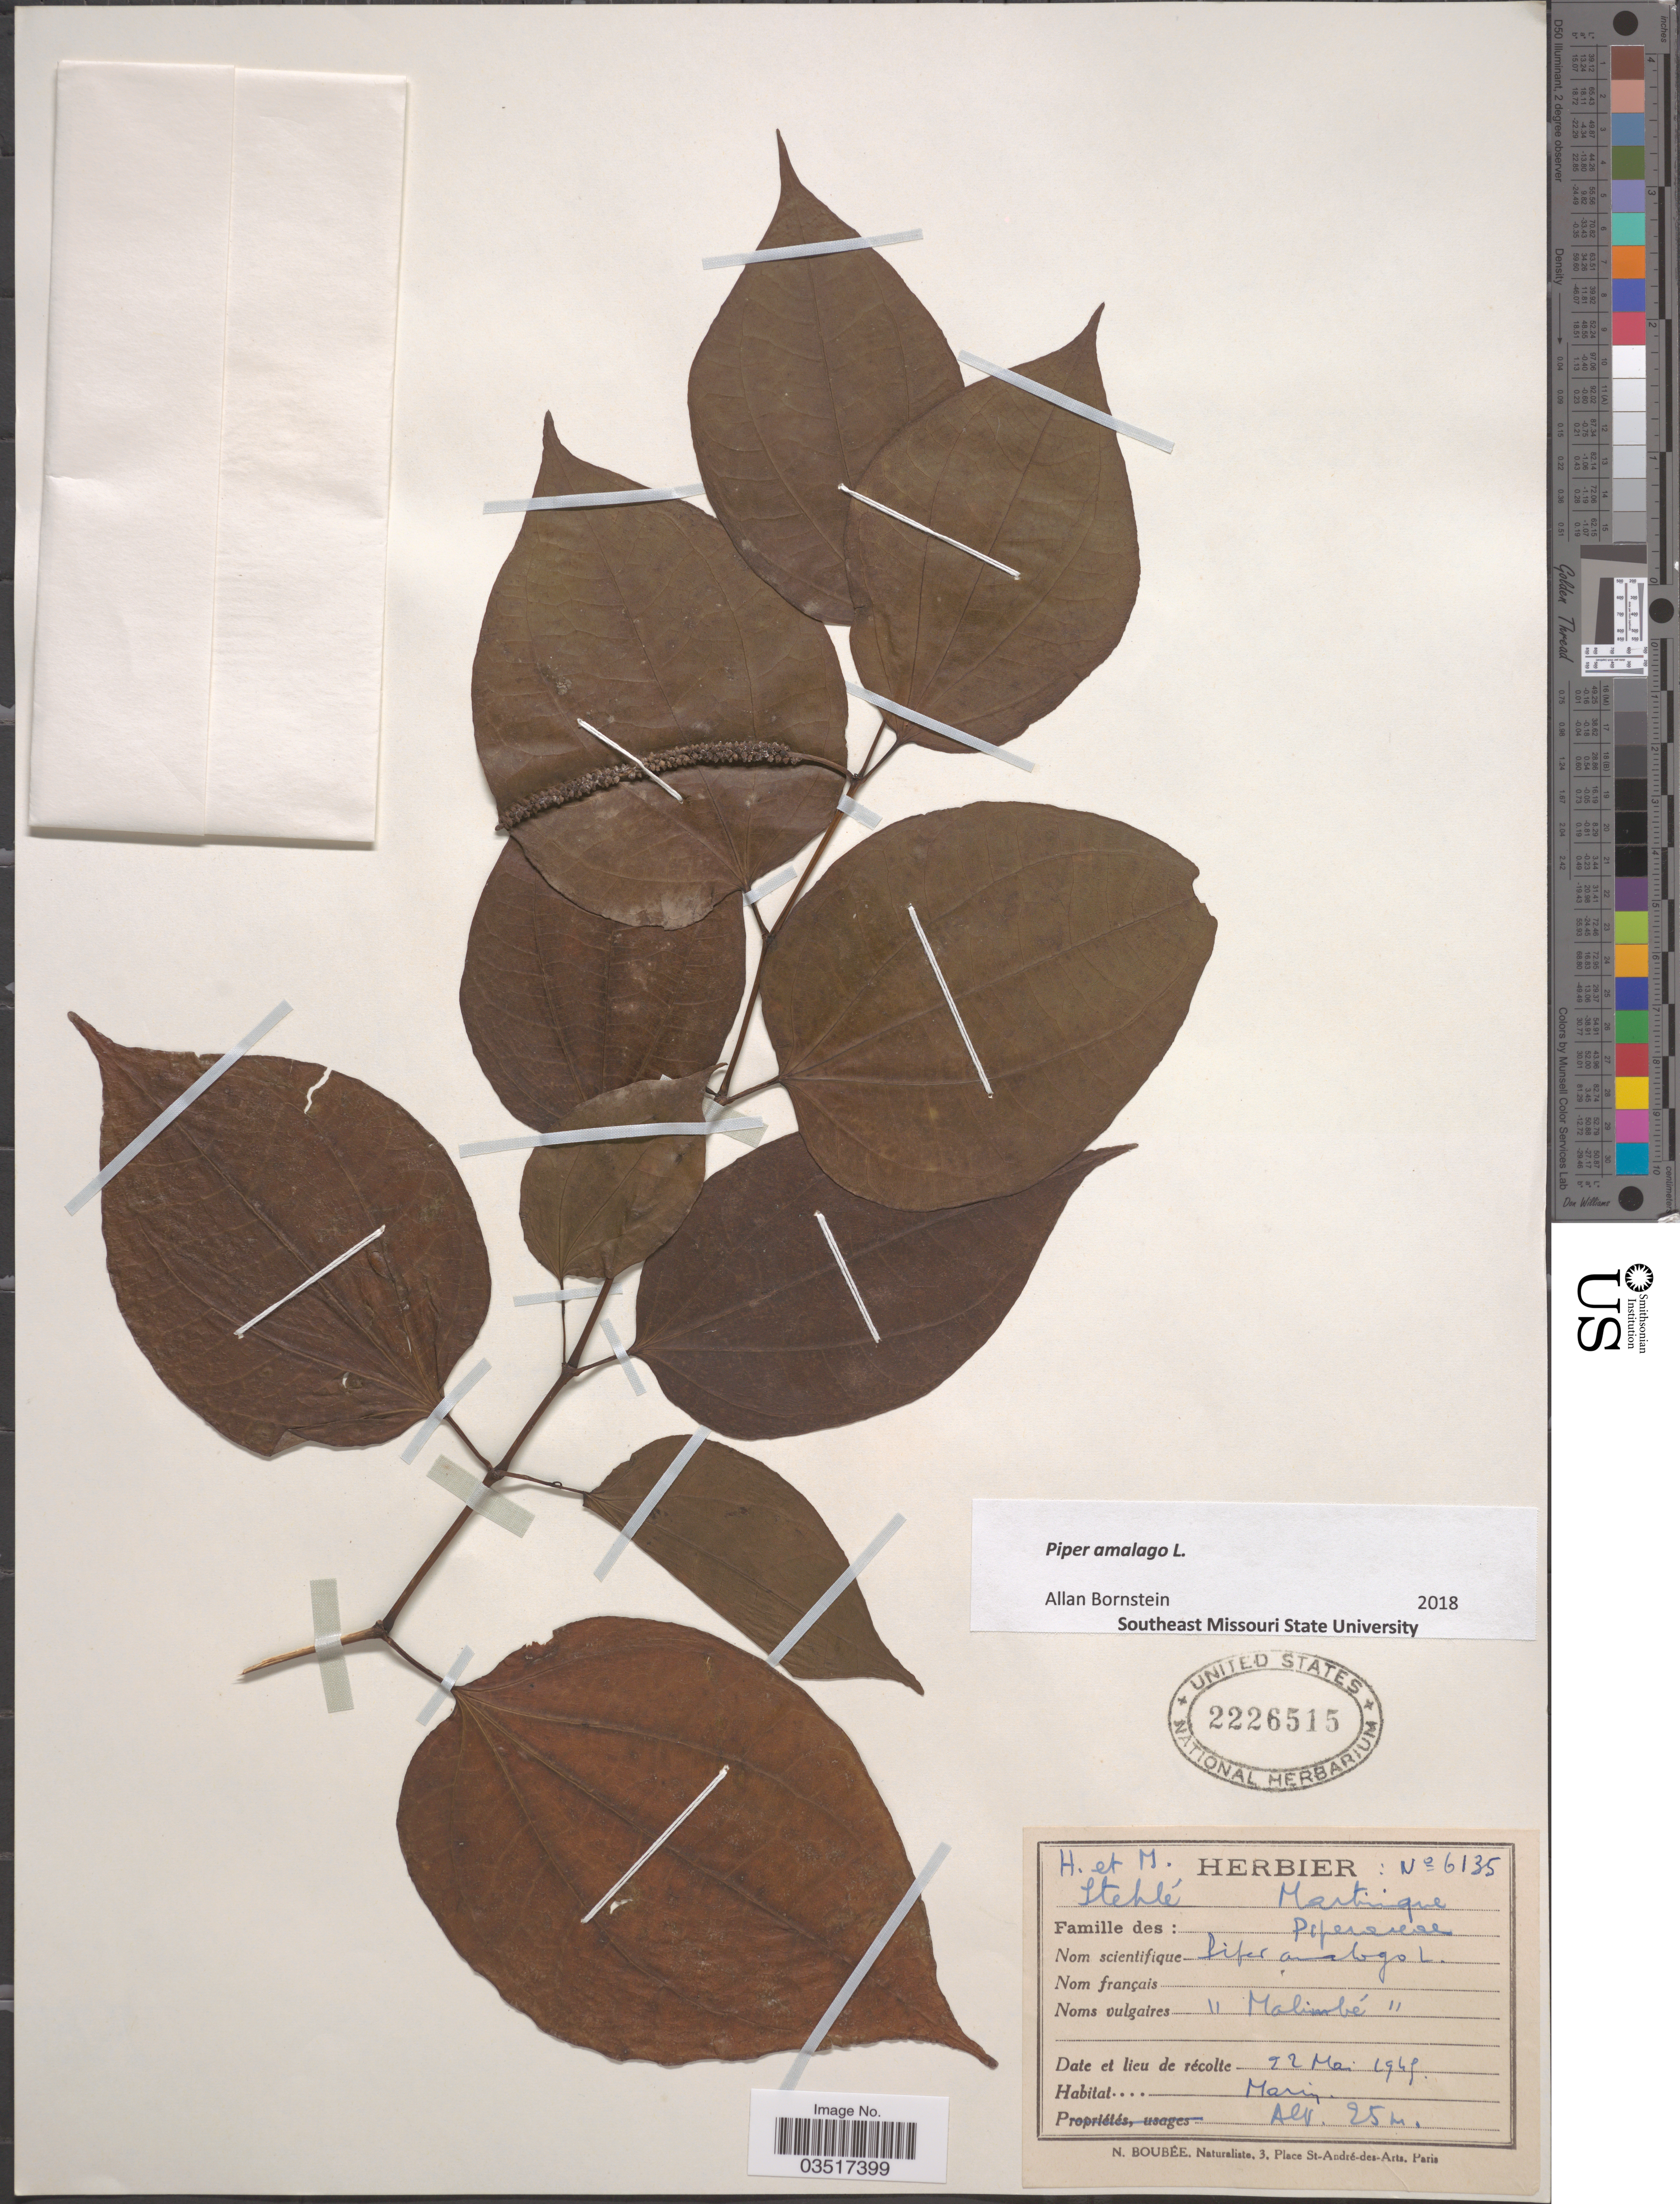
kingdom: Plantae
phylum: Tracheophyta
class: Magnoliopsida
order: Piperales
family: Piperaceae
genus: Piper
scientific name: Piper amalago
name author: L.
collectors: H. Stehlé & M. Stehlé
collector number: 6135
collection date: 1949-05-22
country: Martinique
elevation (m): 25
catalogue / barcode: US 2226515